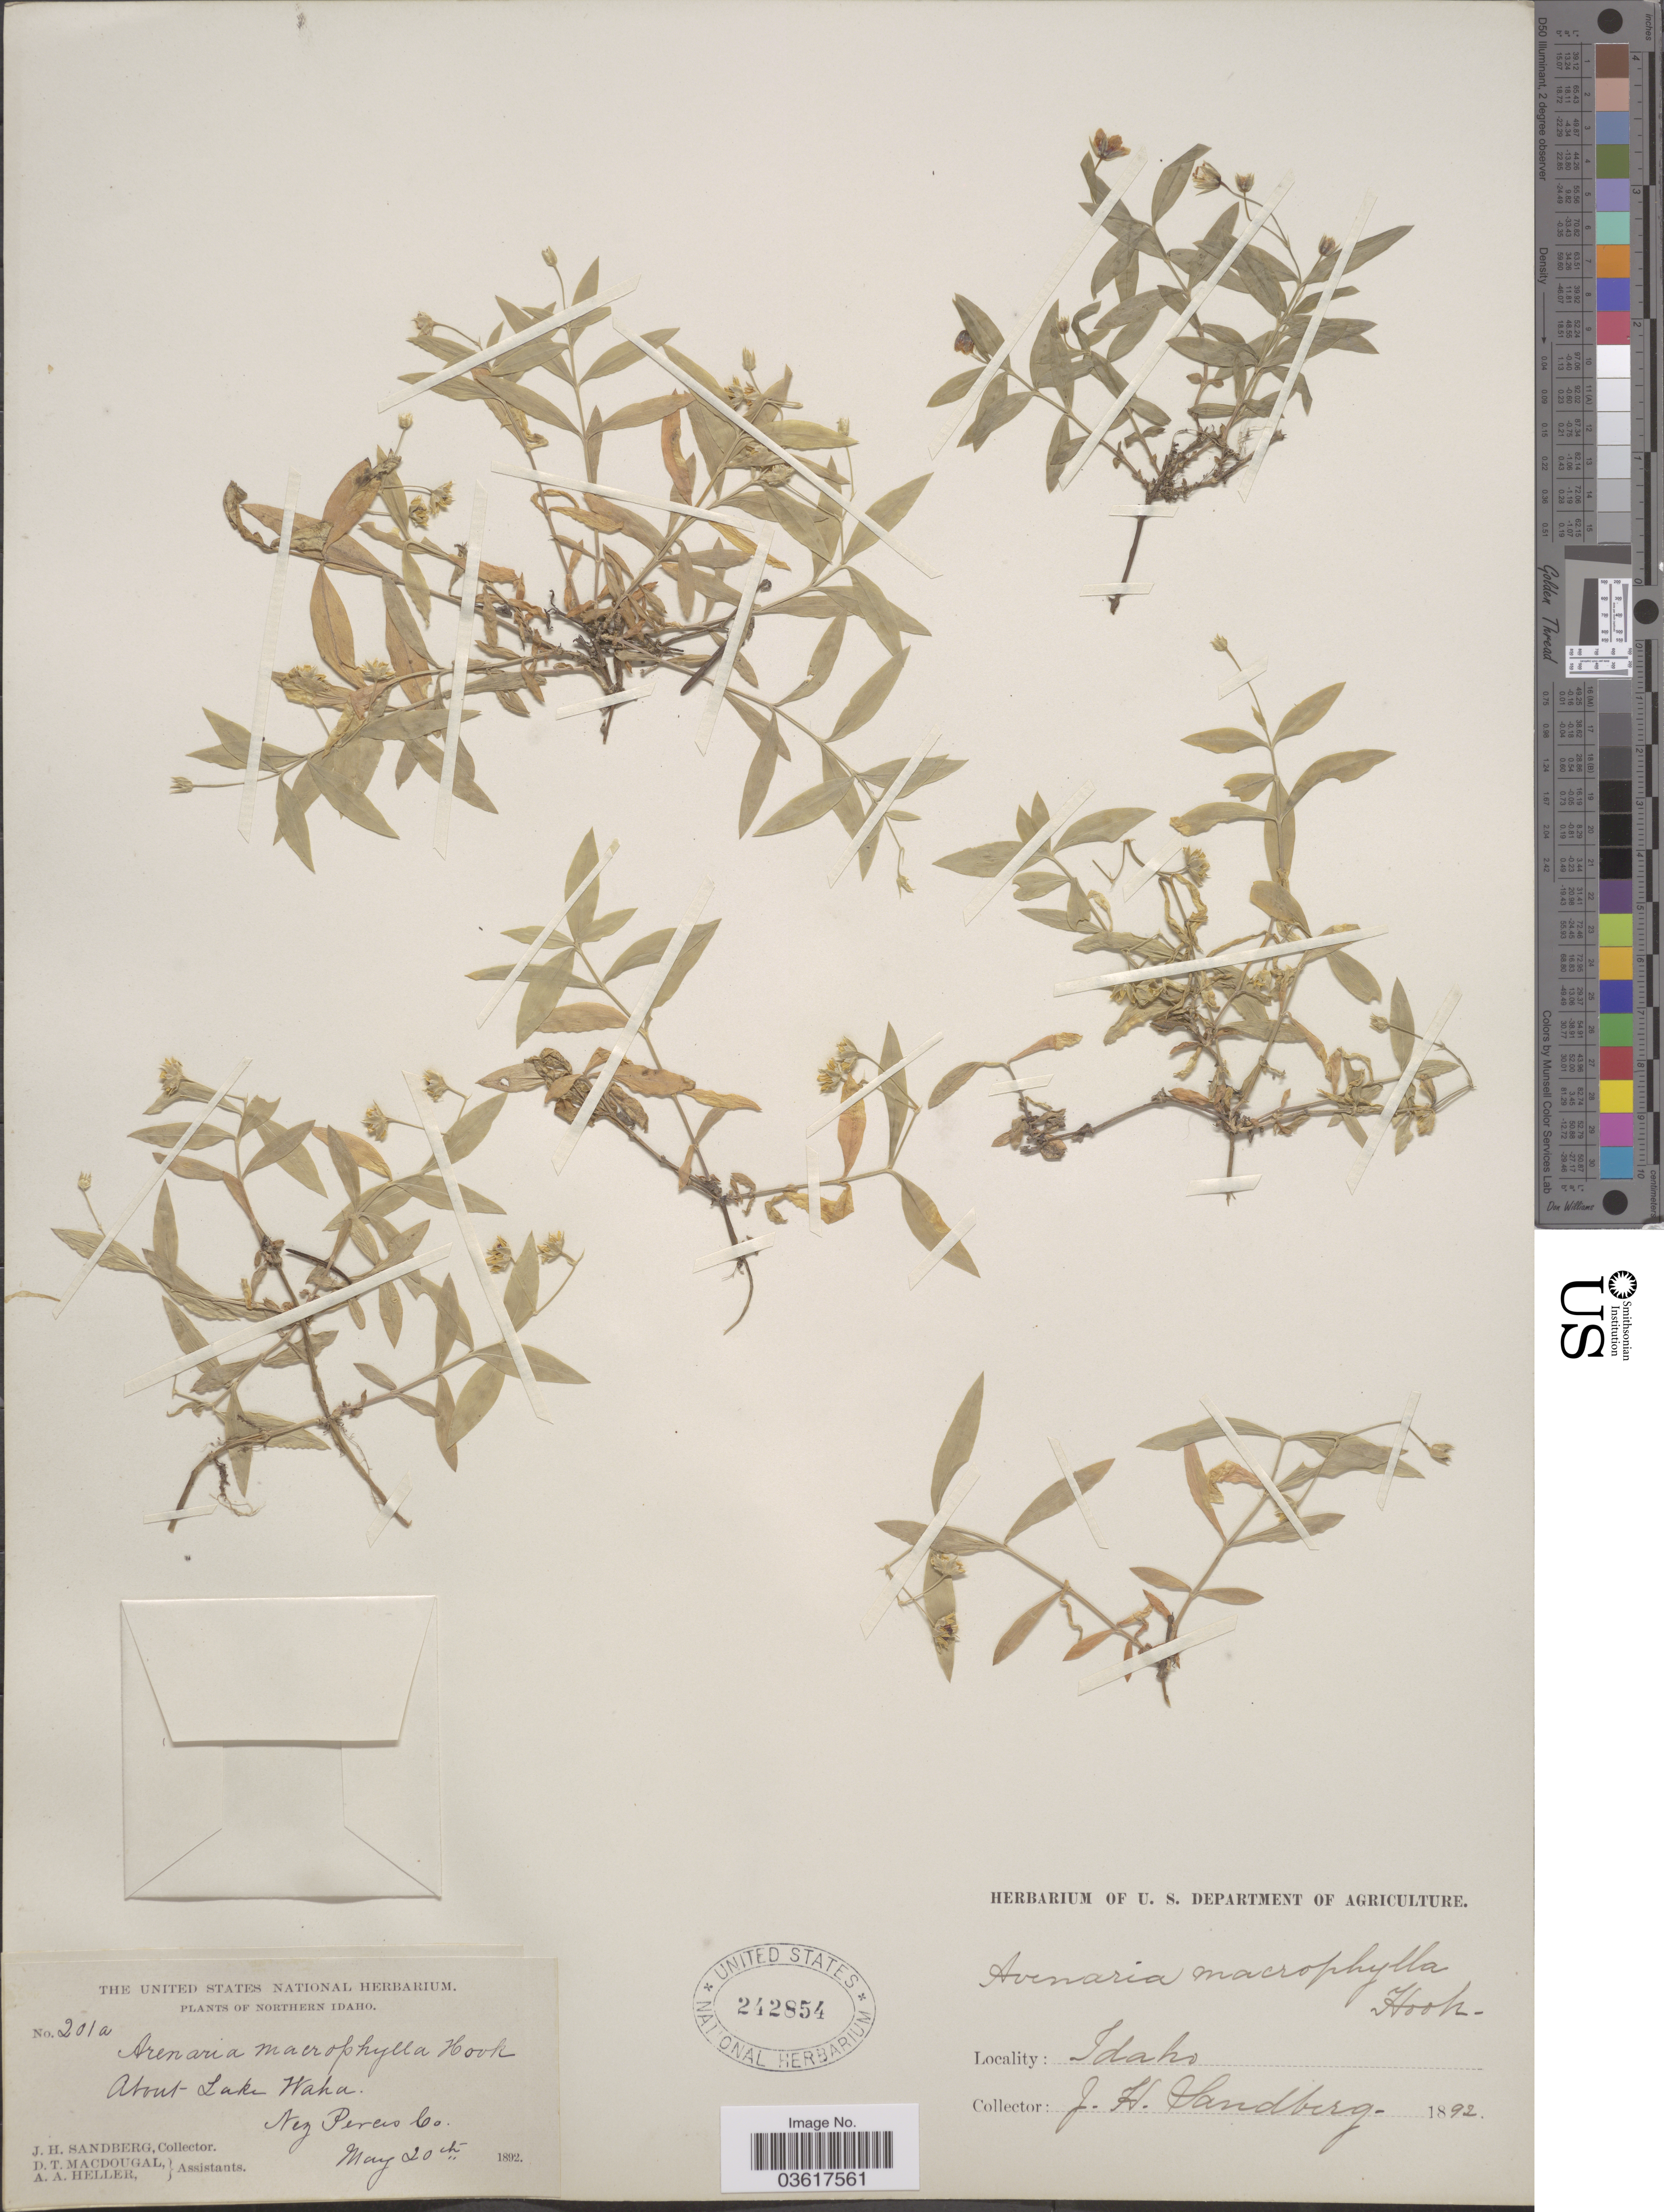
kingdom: Plantae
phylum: Tracheophyta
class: Magnoliopsida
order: Caryophyllales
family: Caryophyllaceae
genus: Moehringia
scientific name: Moehringia macrophylla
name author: (Hook.) Fenzl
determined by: Strong, Mark T., (BOT), Smithsonian Institution - National Museum of Natural History (UNITED STATES)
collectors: J. H. Sandberg, D. T. MacDougal & A. A. Heller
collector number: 201a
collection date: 1892-05-20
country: United States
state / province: Idaho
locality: Northern Idaho. About Lake Waha. Nez Perces Co.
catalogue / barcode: US 242854